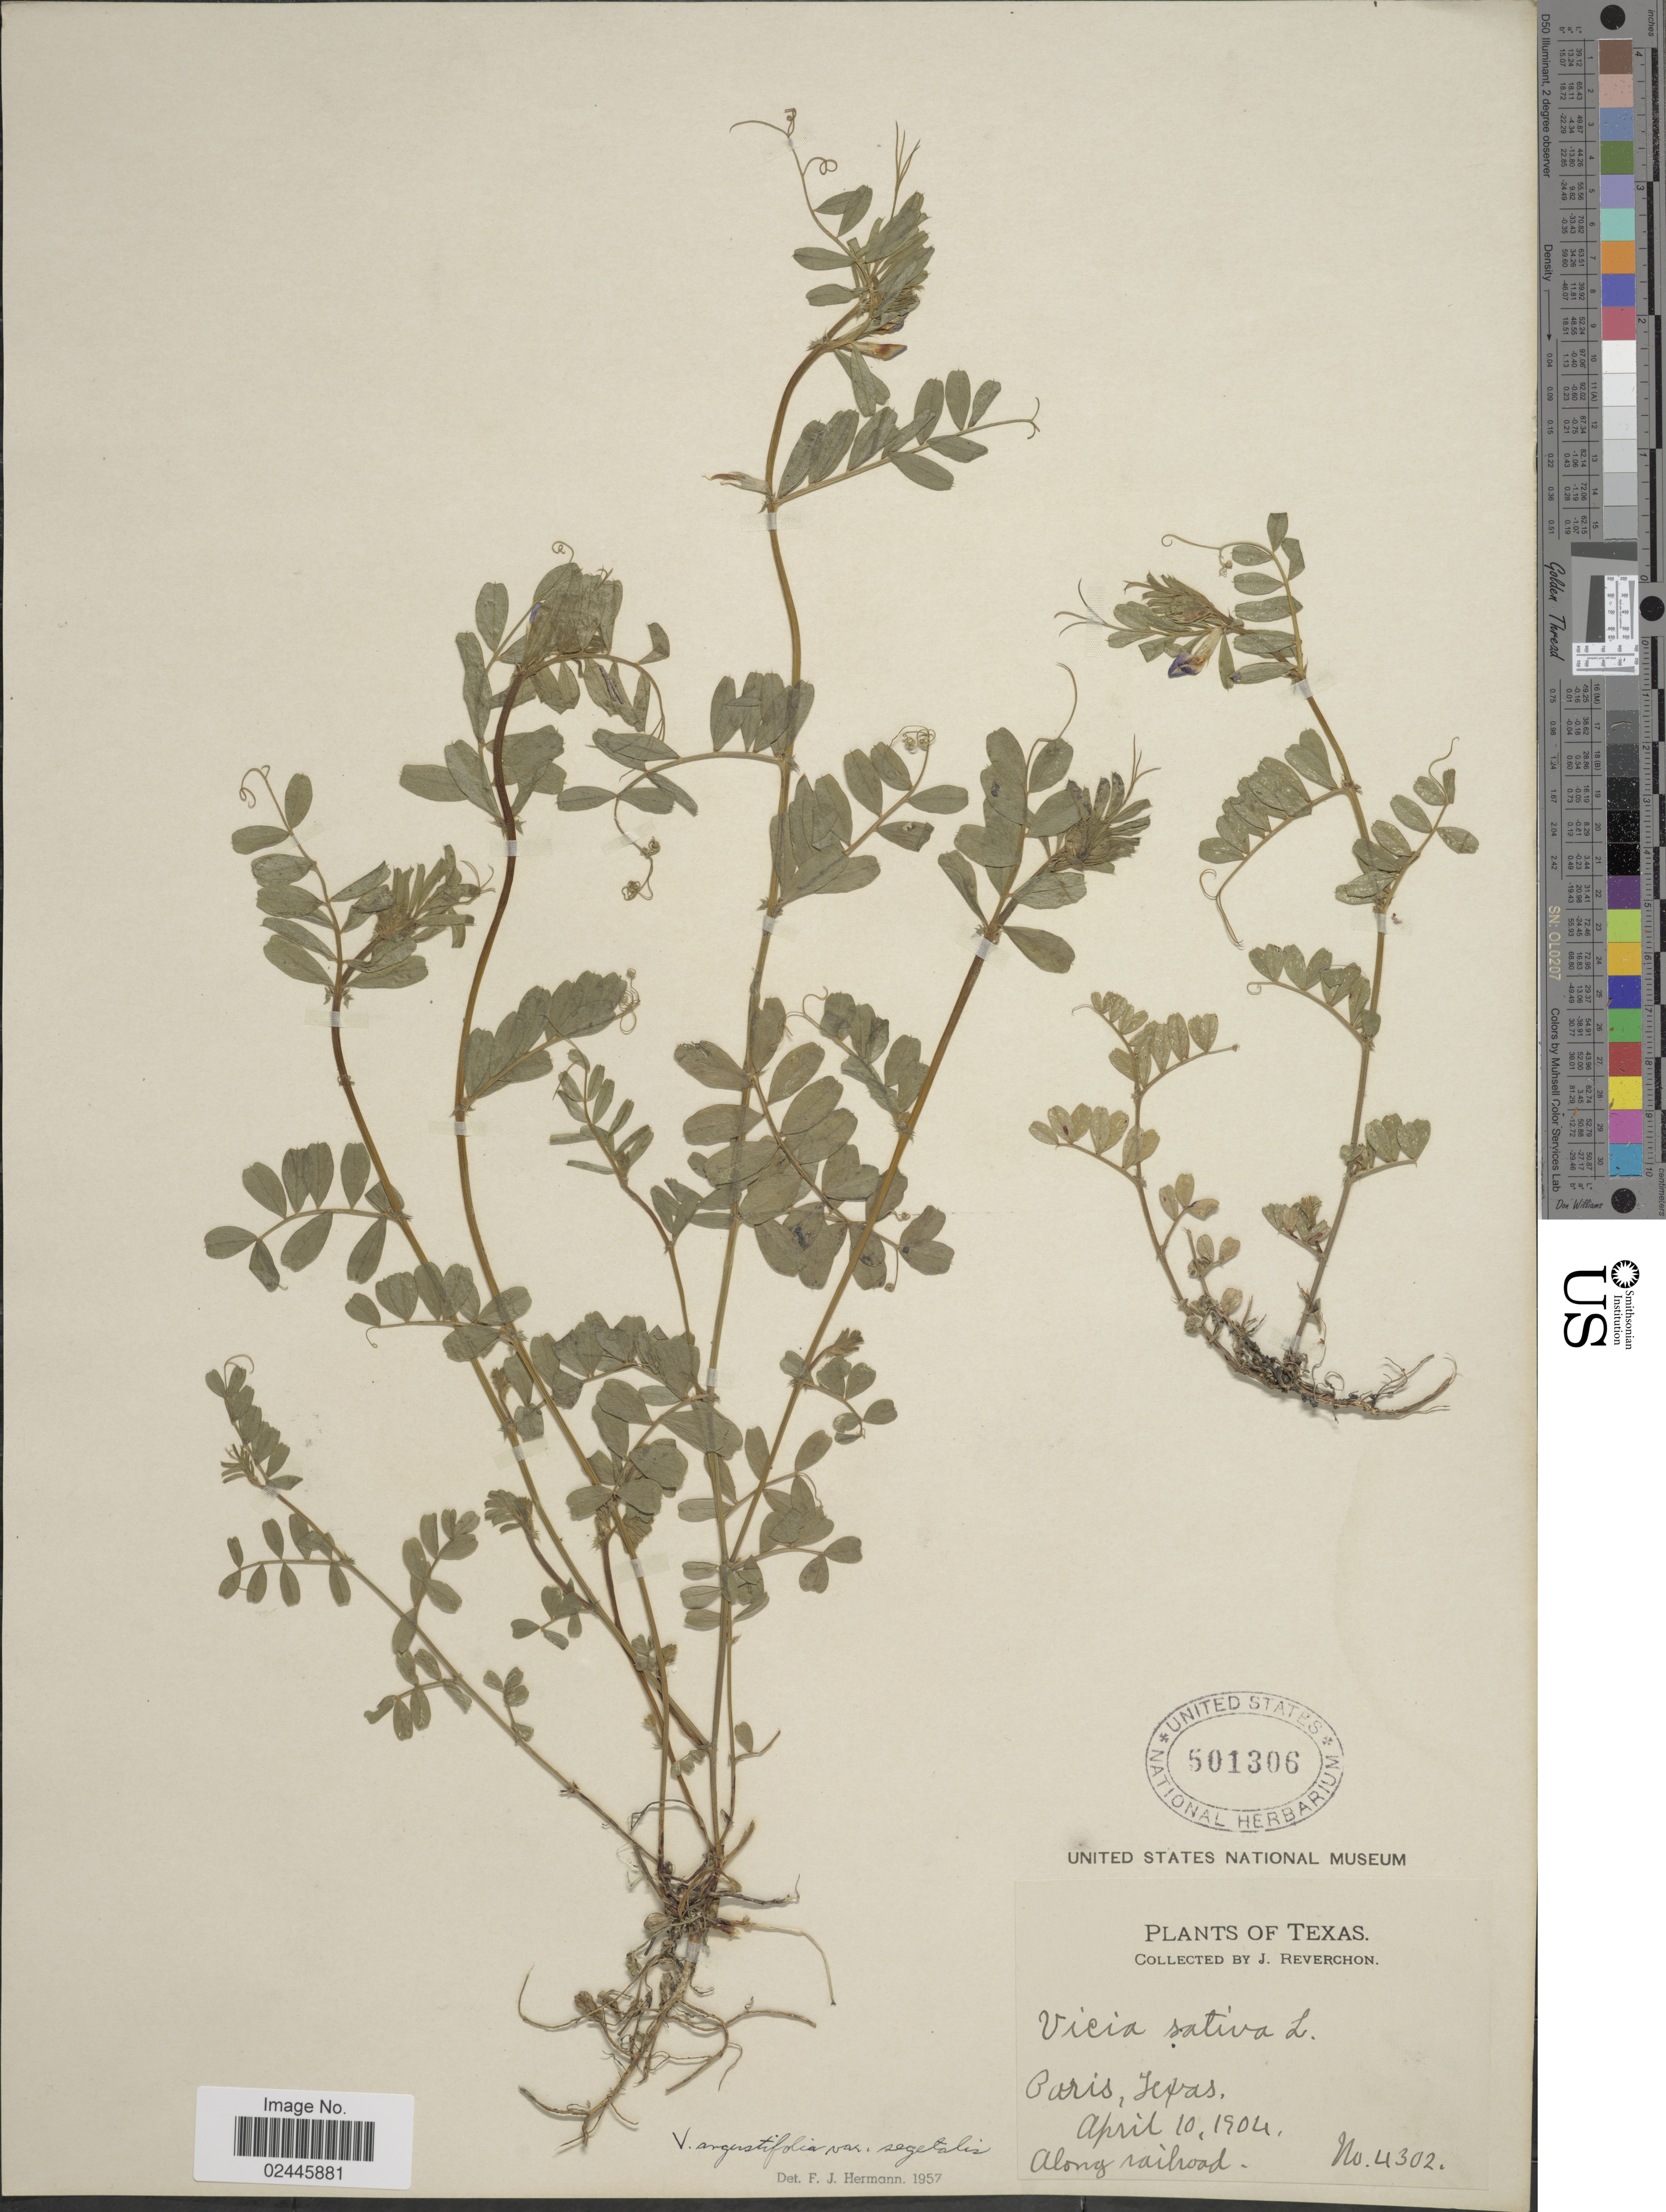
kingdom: Plantae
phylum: Tracheophyta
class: Magnoliopsida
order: Fabales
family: Fabaceae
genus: Vicia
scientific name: Vicia angustifolia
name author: L.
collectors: J. Reverchon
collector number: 4302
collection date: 1904-04-10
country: United States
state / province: Texas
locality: Texas, Paris, Texas. Along railroad.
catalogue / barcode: US 501306